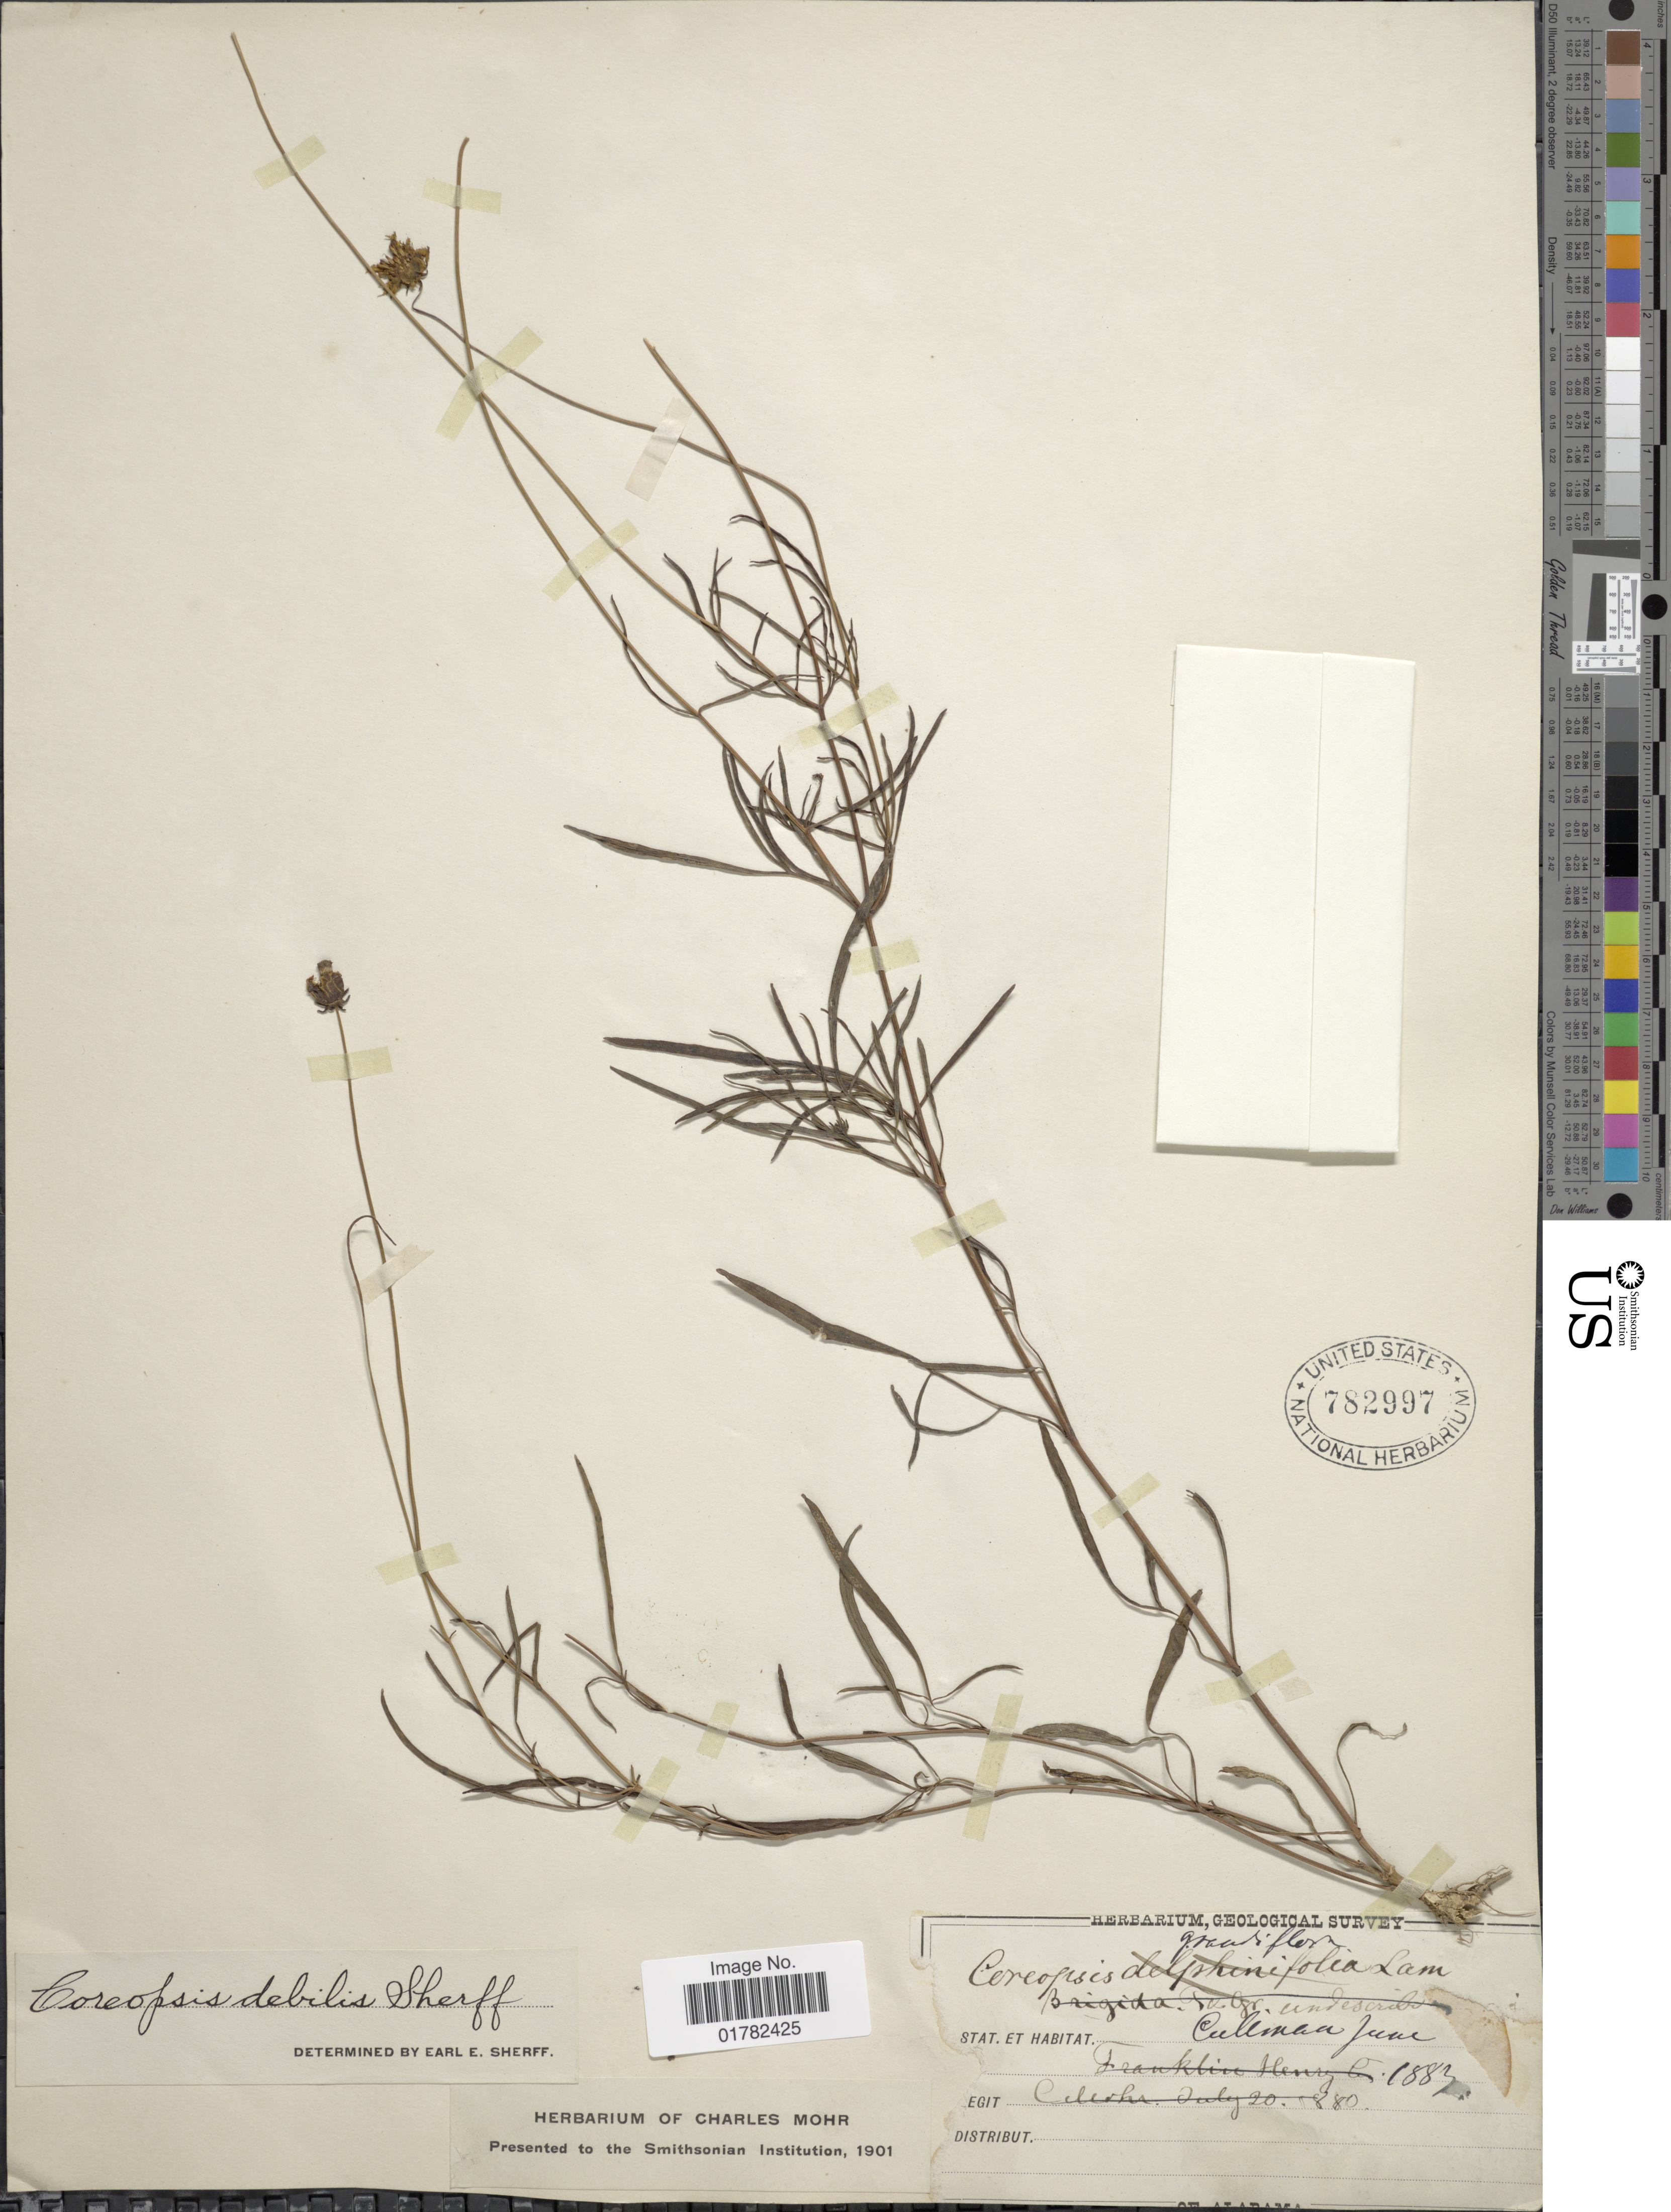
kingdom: Plantae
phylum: Tracheophyta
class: Magnoliopsida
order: Asterales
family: Asteraceae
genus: Coreopsis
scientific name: Coreopsis debilis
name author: Sherff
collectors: ex herb. Geological Survey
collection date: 1883-06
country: United States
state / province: Alabama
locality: Culinaar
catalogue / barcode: US 782997